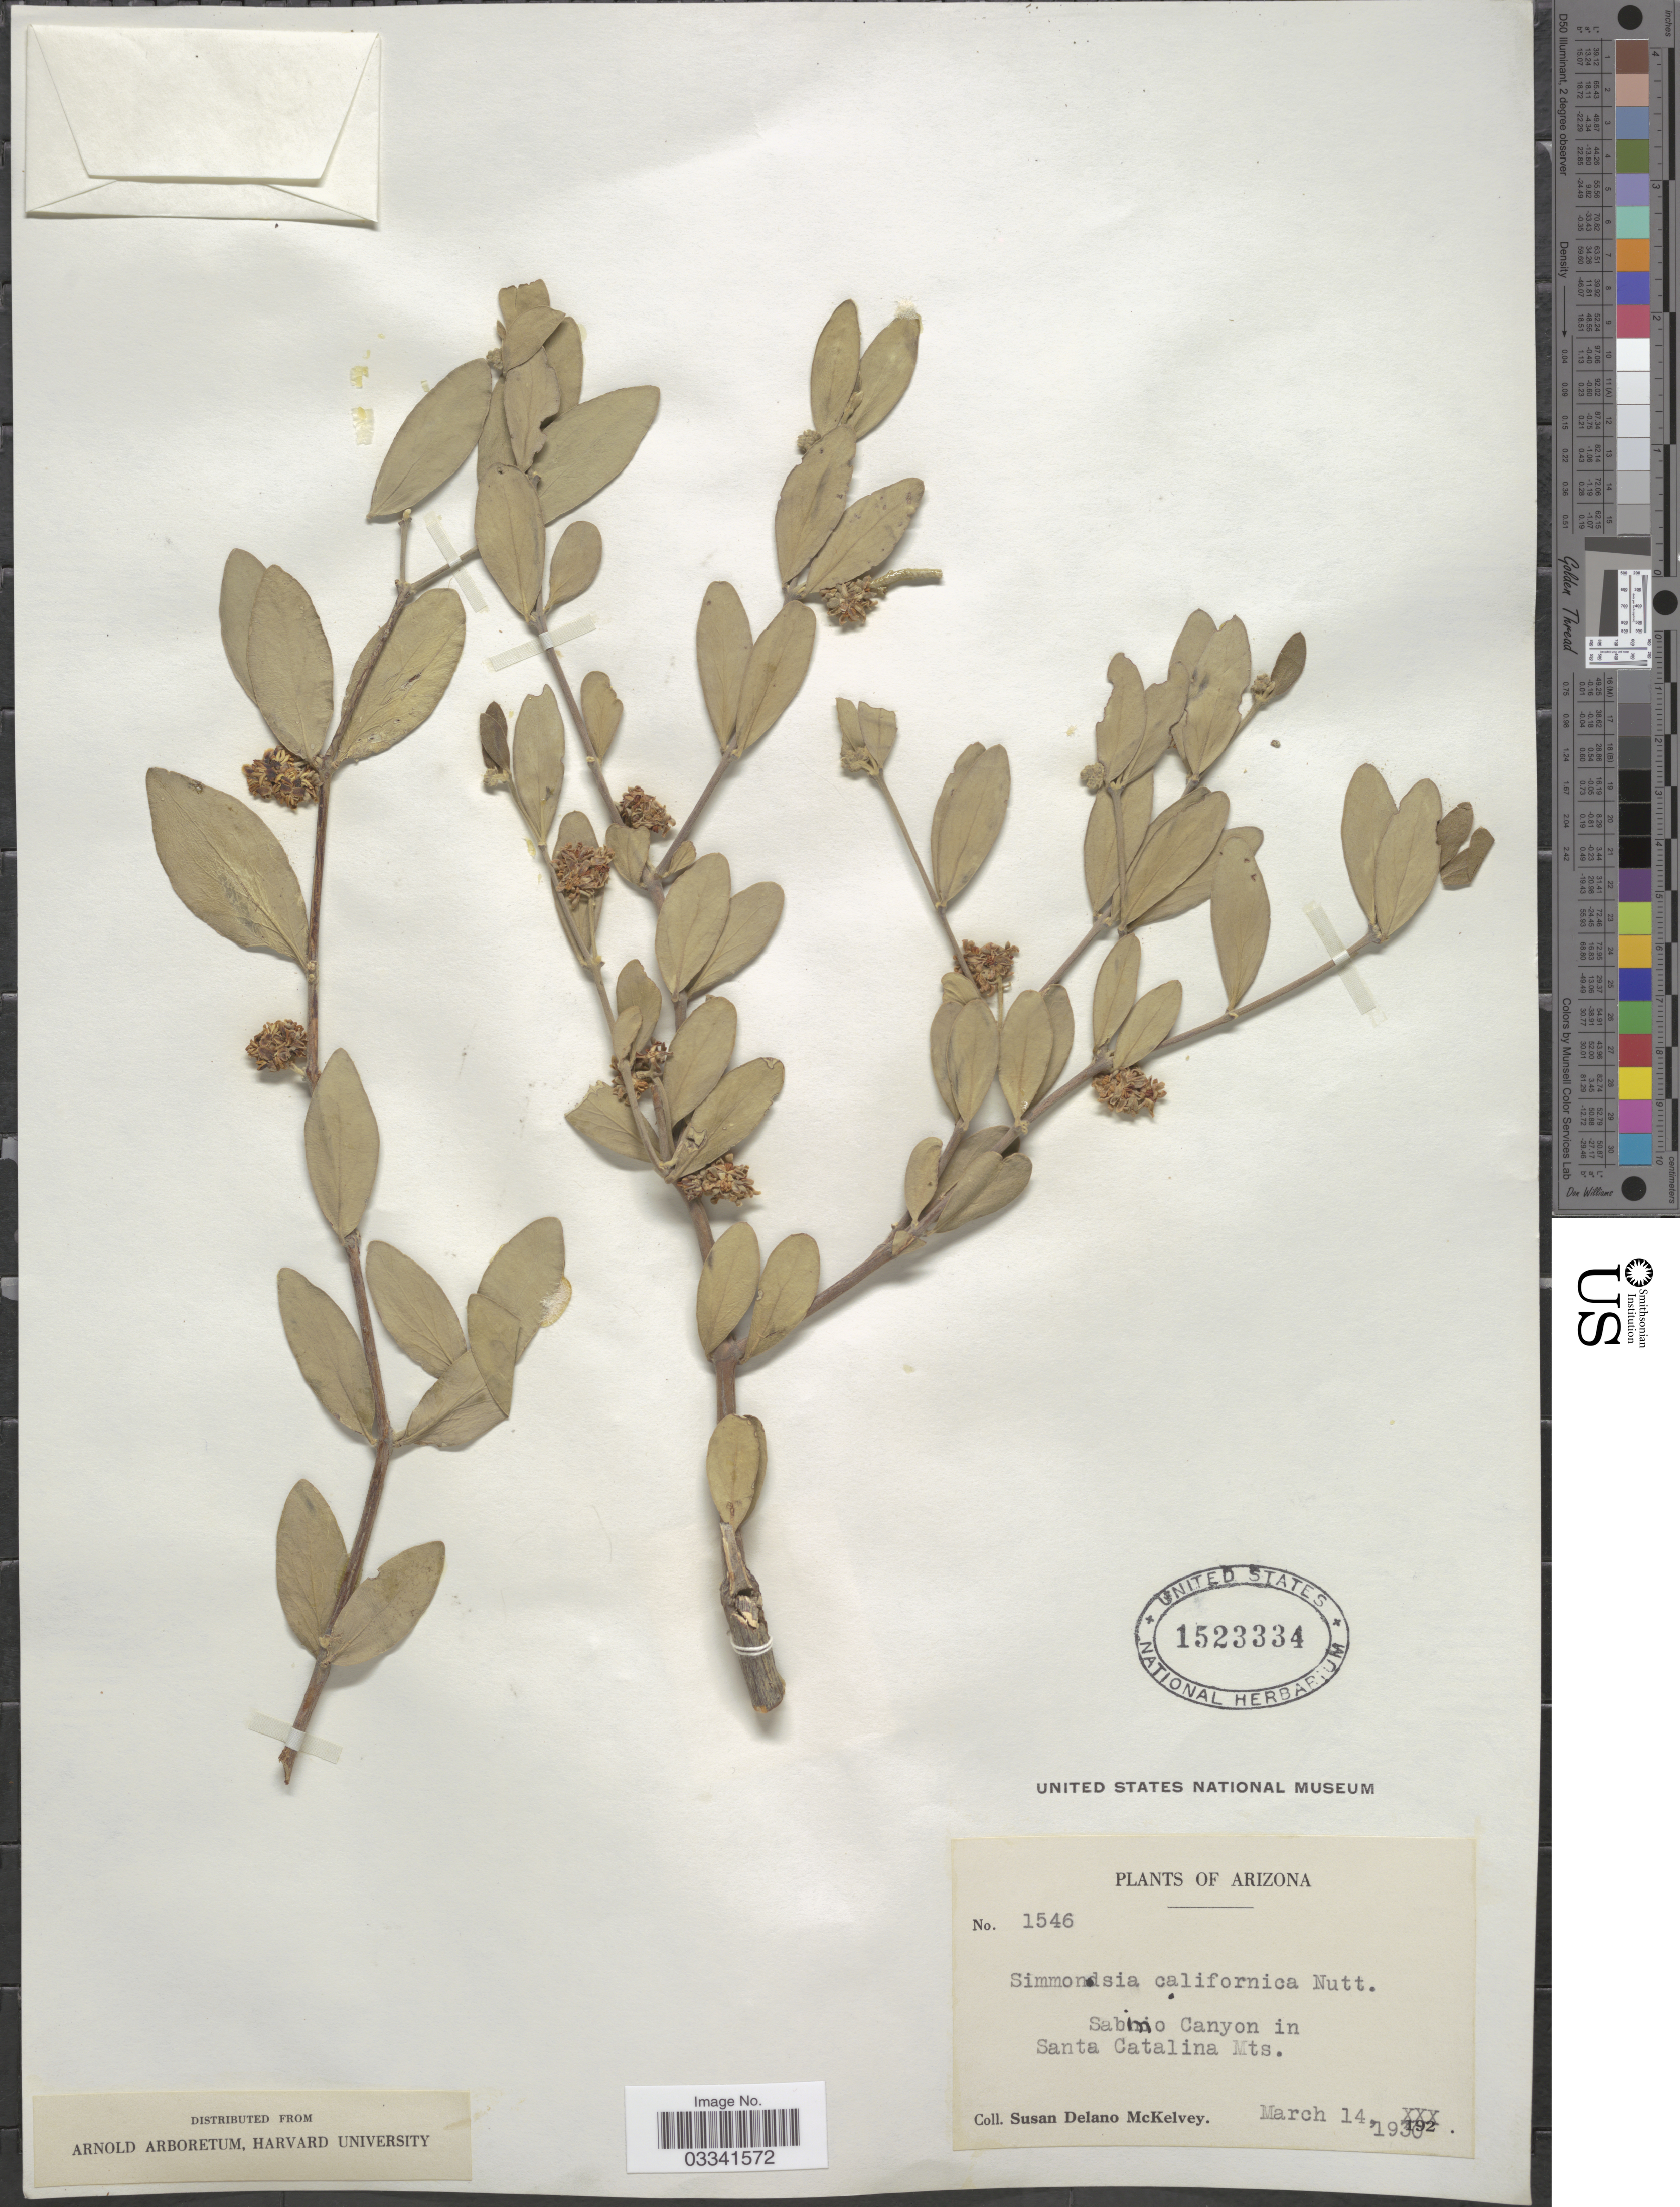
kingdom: Plantae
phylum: Tracheophyta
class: Magnoliopsida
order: Caryophyllales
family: Simmondsiaceae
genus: Simmondsia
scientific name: Simmondsia chinensis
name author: (Link) C.K. Schneid.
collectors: S. A. McKelvey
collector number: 1546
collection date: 1930-03-14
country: United States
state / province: Arizona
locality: Sabino Canyon in Santa Catalina Mts.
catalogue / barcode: US 1523334